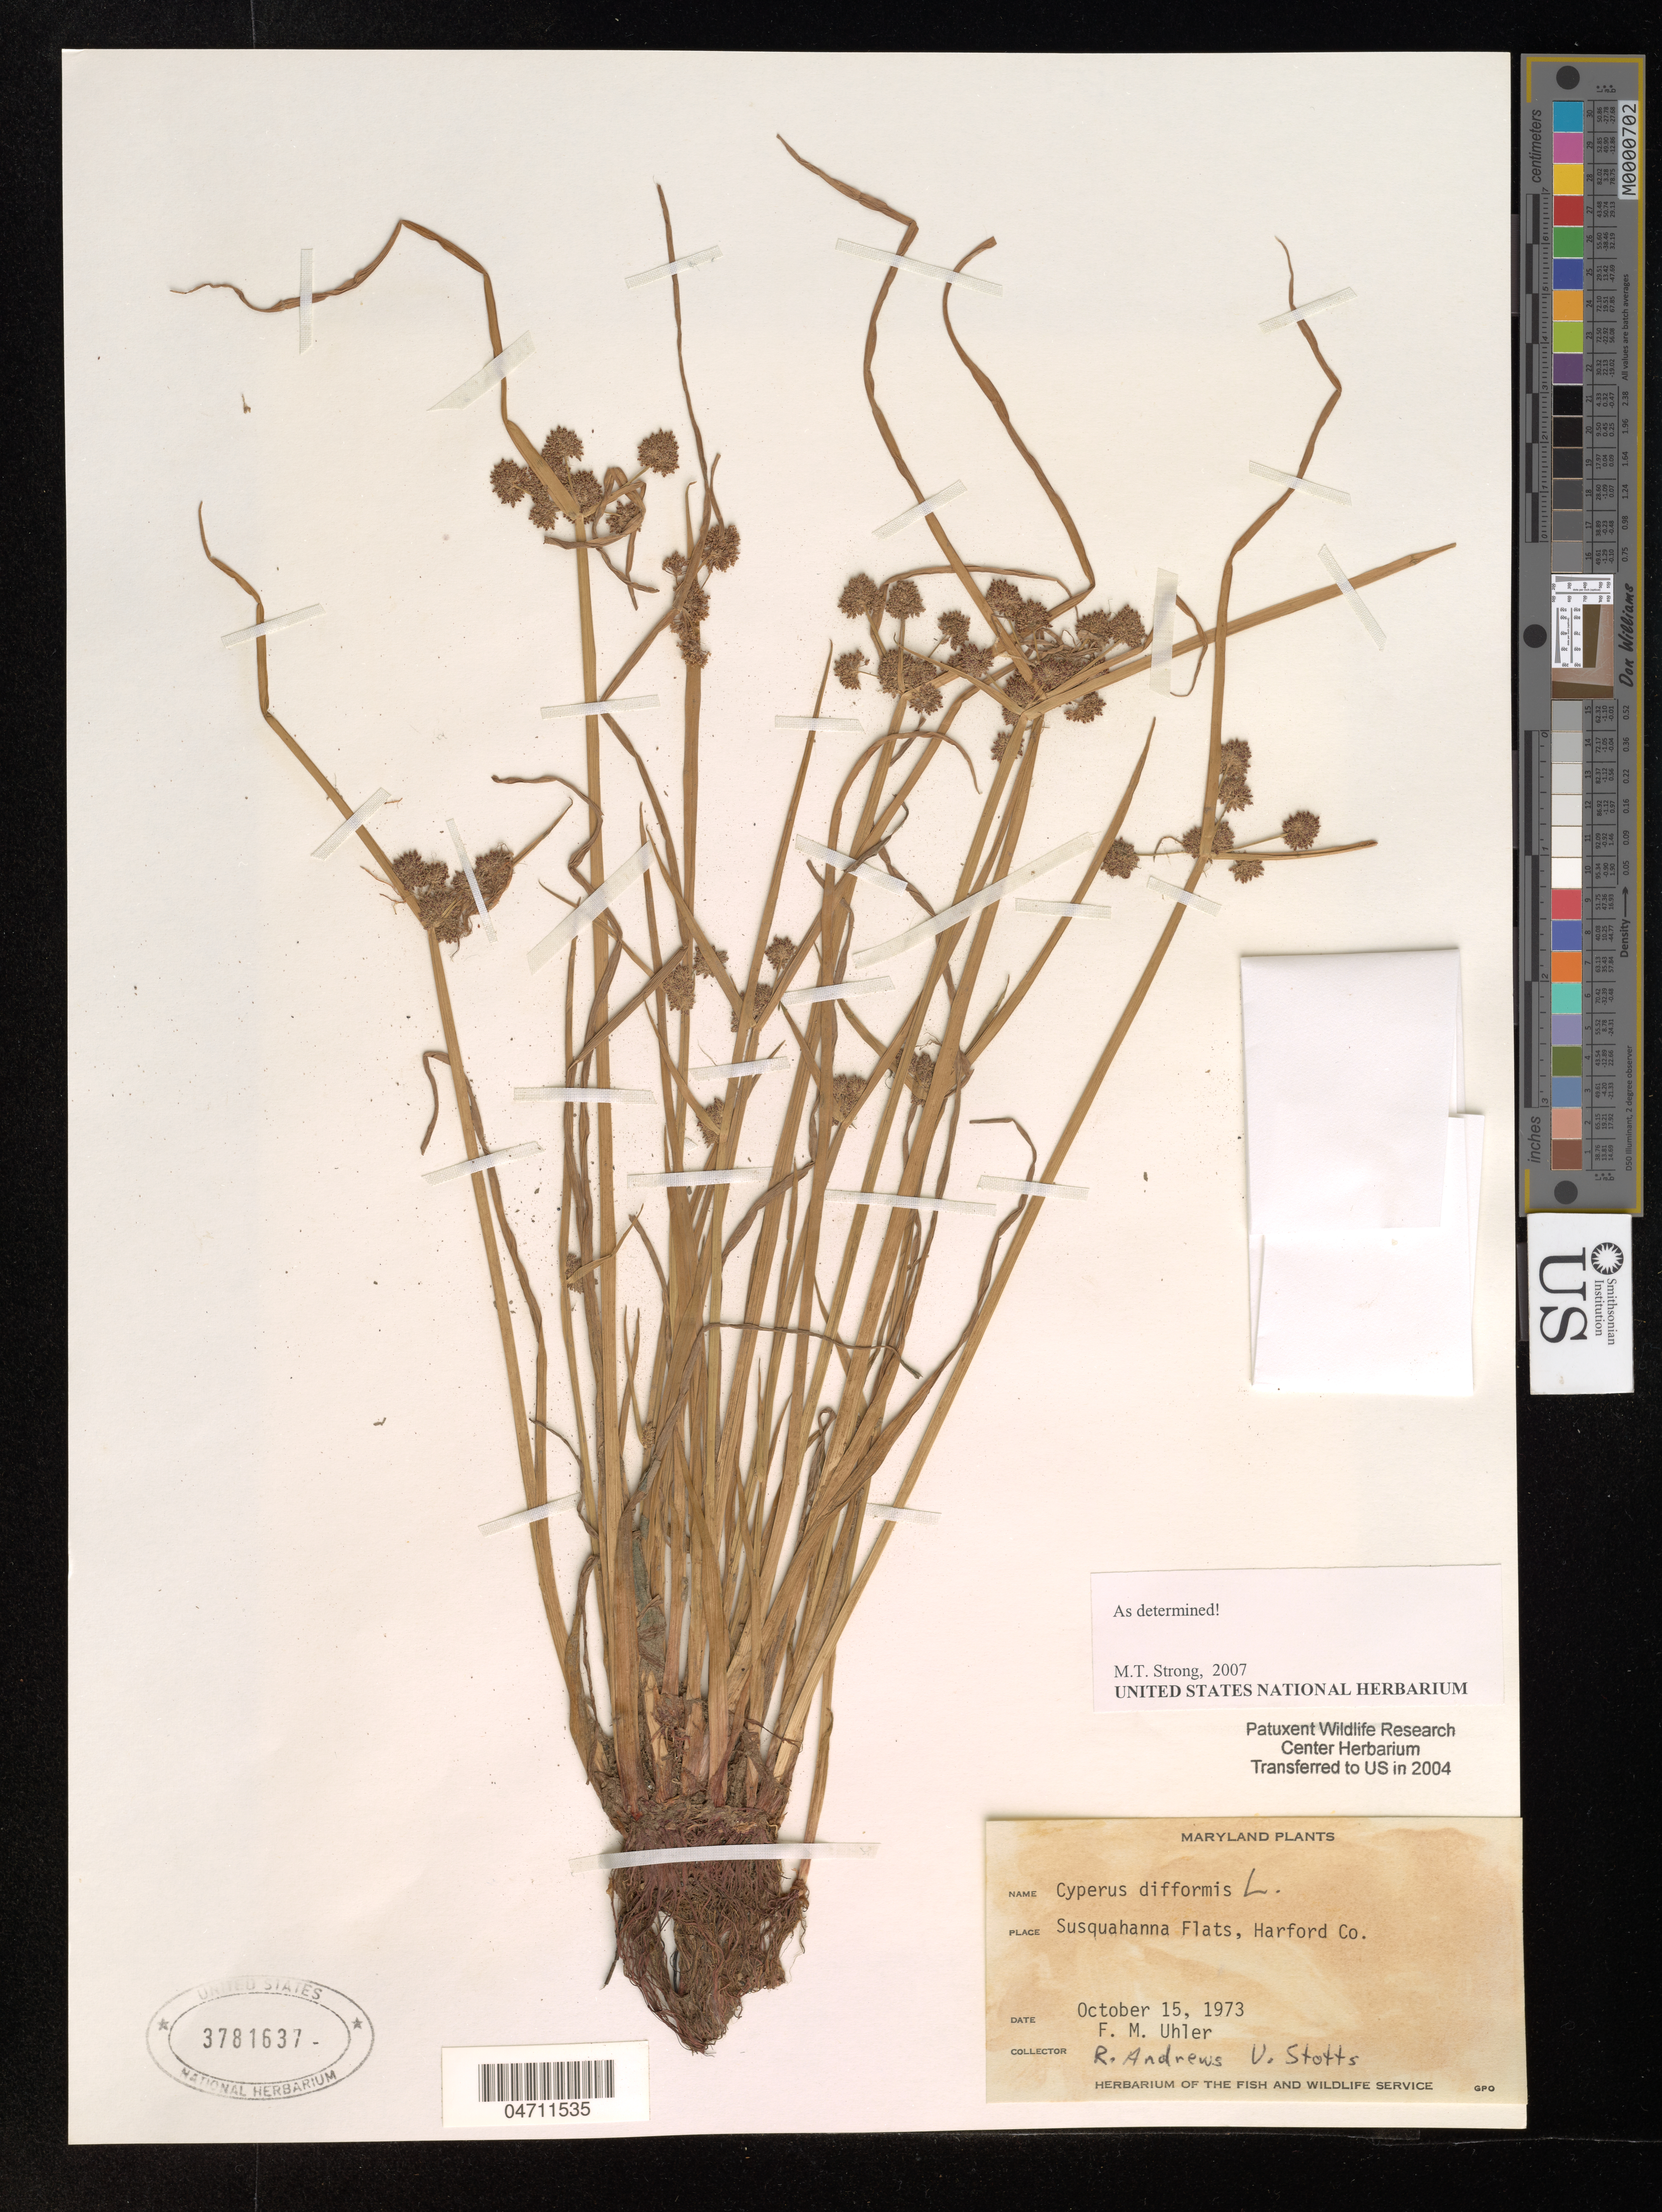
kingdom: Plantae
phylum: Tracheophyta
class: Liliopsida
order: Poales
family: Cyperaceae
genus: Cyperus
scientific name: Cyperus difformis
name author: L.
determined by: Strong, Mark T., (BOT), Smithsonian Institution - National Museum of Natural History (UNITED STATES)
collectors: F. M. Uhler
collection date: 1973-10-15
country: United States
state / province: Maryland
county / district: Harford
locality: Susquehanna Flats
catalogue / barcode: US 3781637